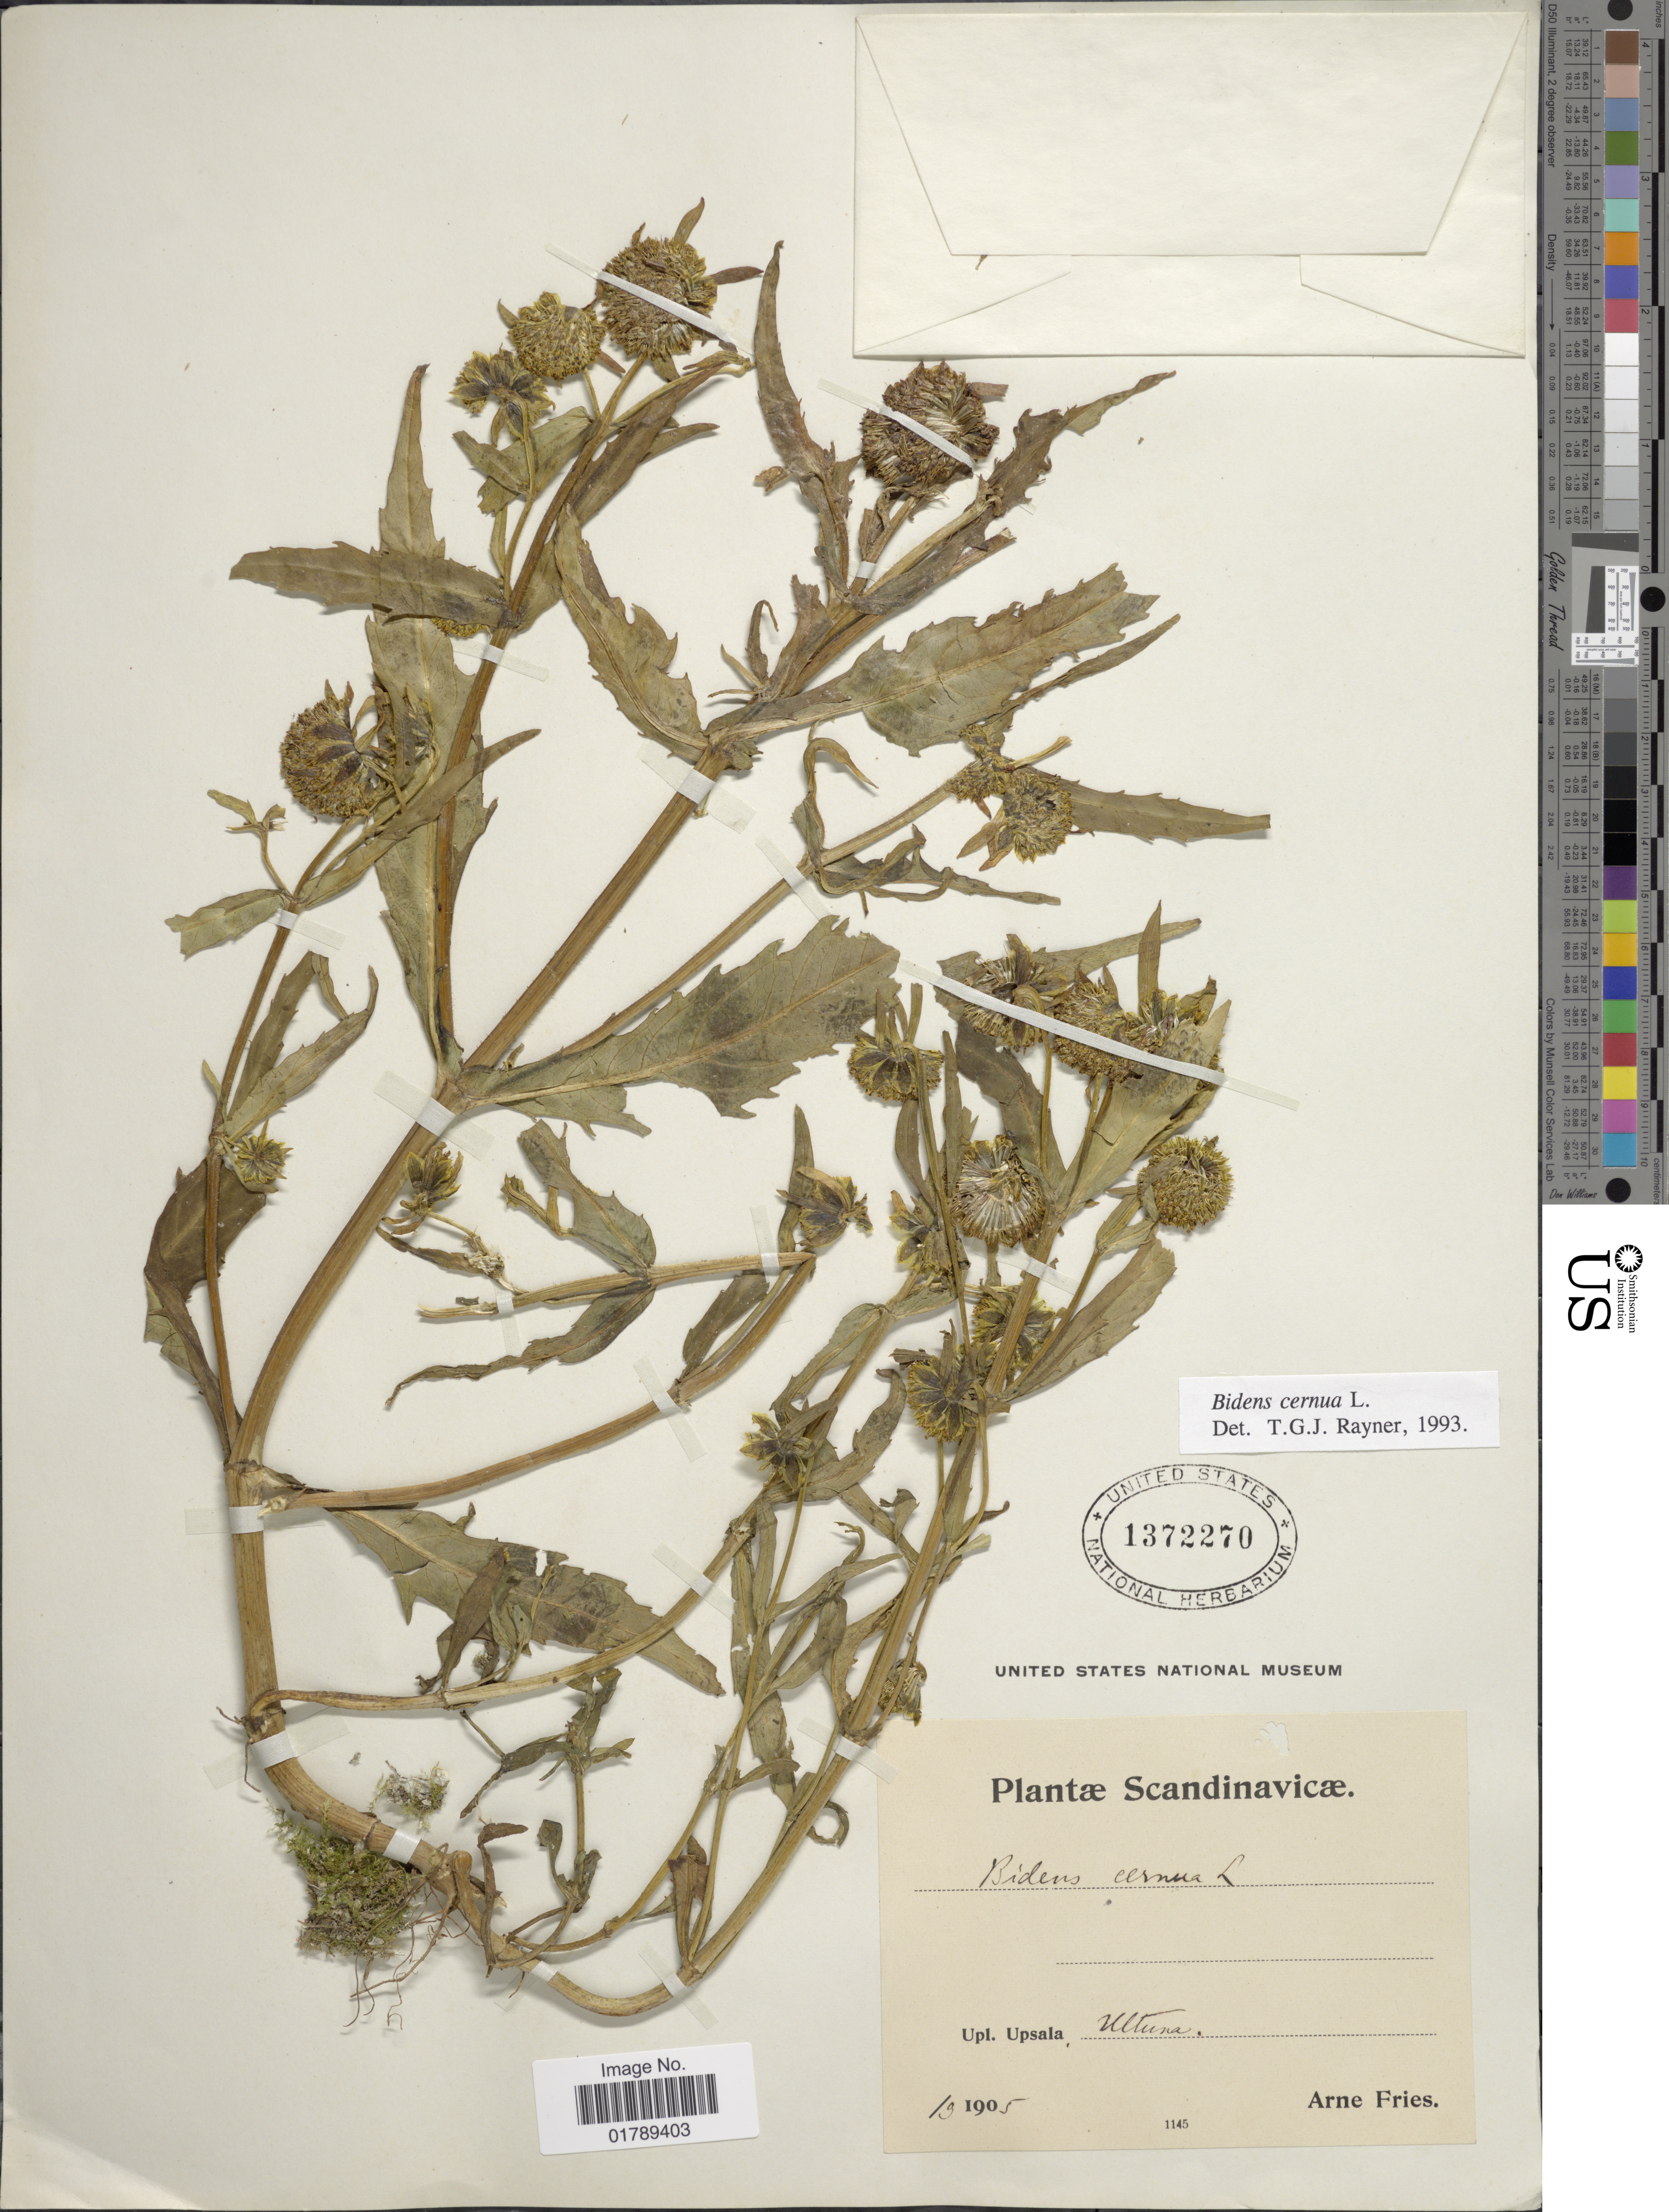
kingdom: Plantae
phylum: Tracheophyta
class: Magnoliopsida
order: Asterales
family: Asteraceae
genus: Bidens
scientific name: Bidens cernua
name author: L.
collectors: E. A. Fries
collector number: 1145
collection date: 1905-09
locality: Up. Upsala. Uttuna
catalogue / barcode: US 1372270